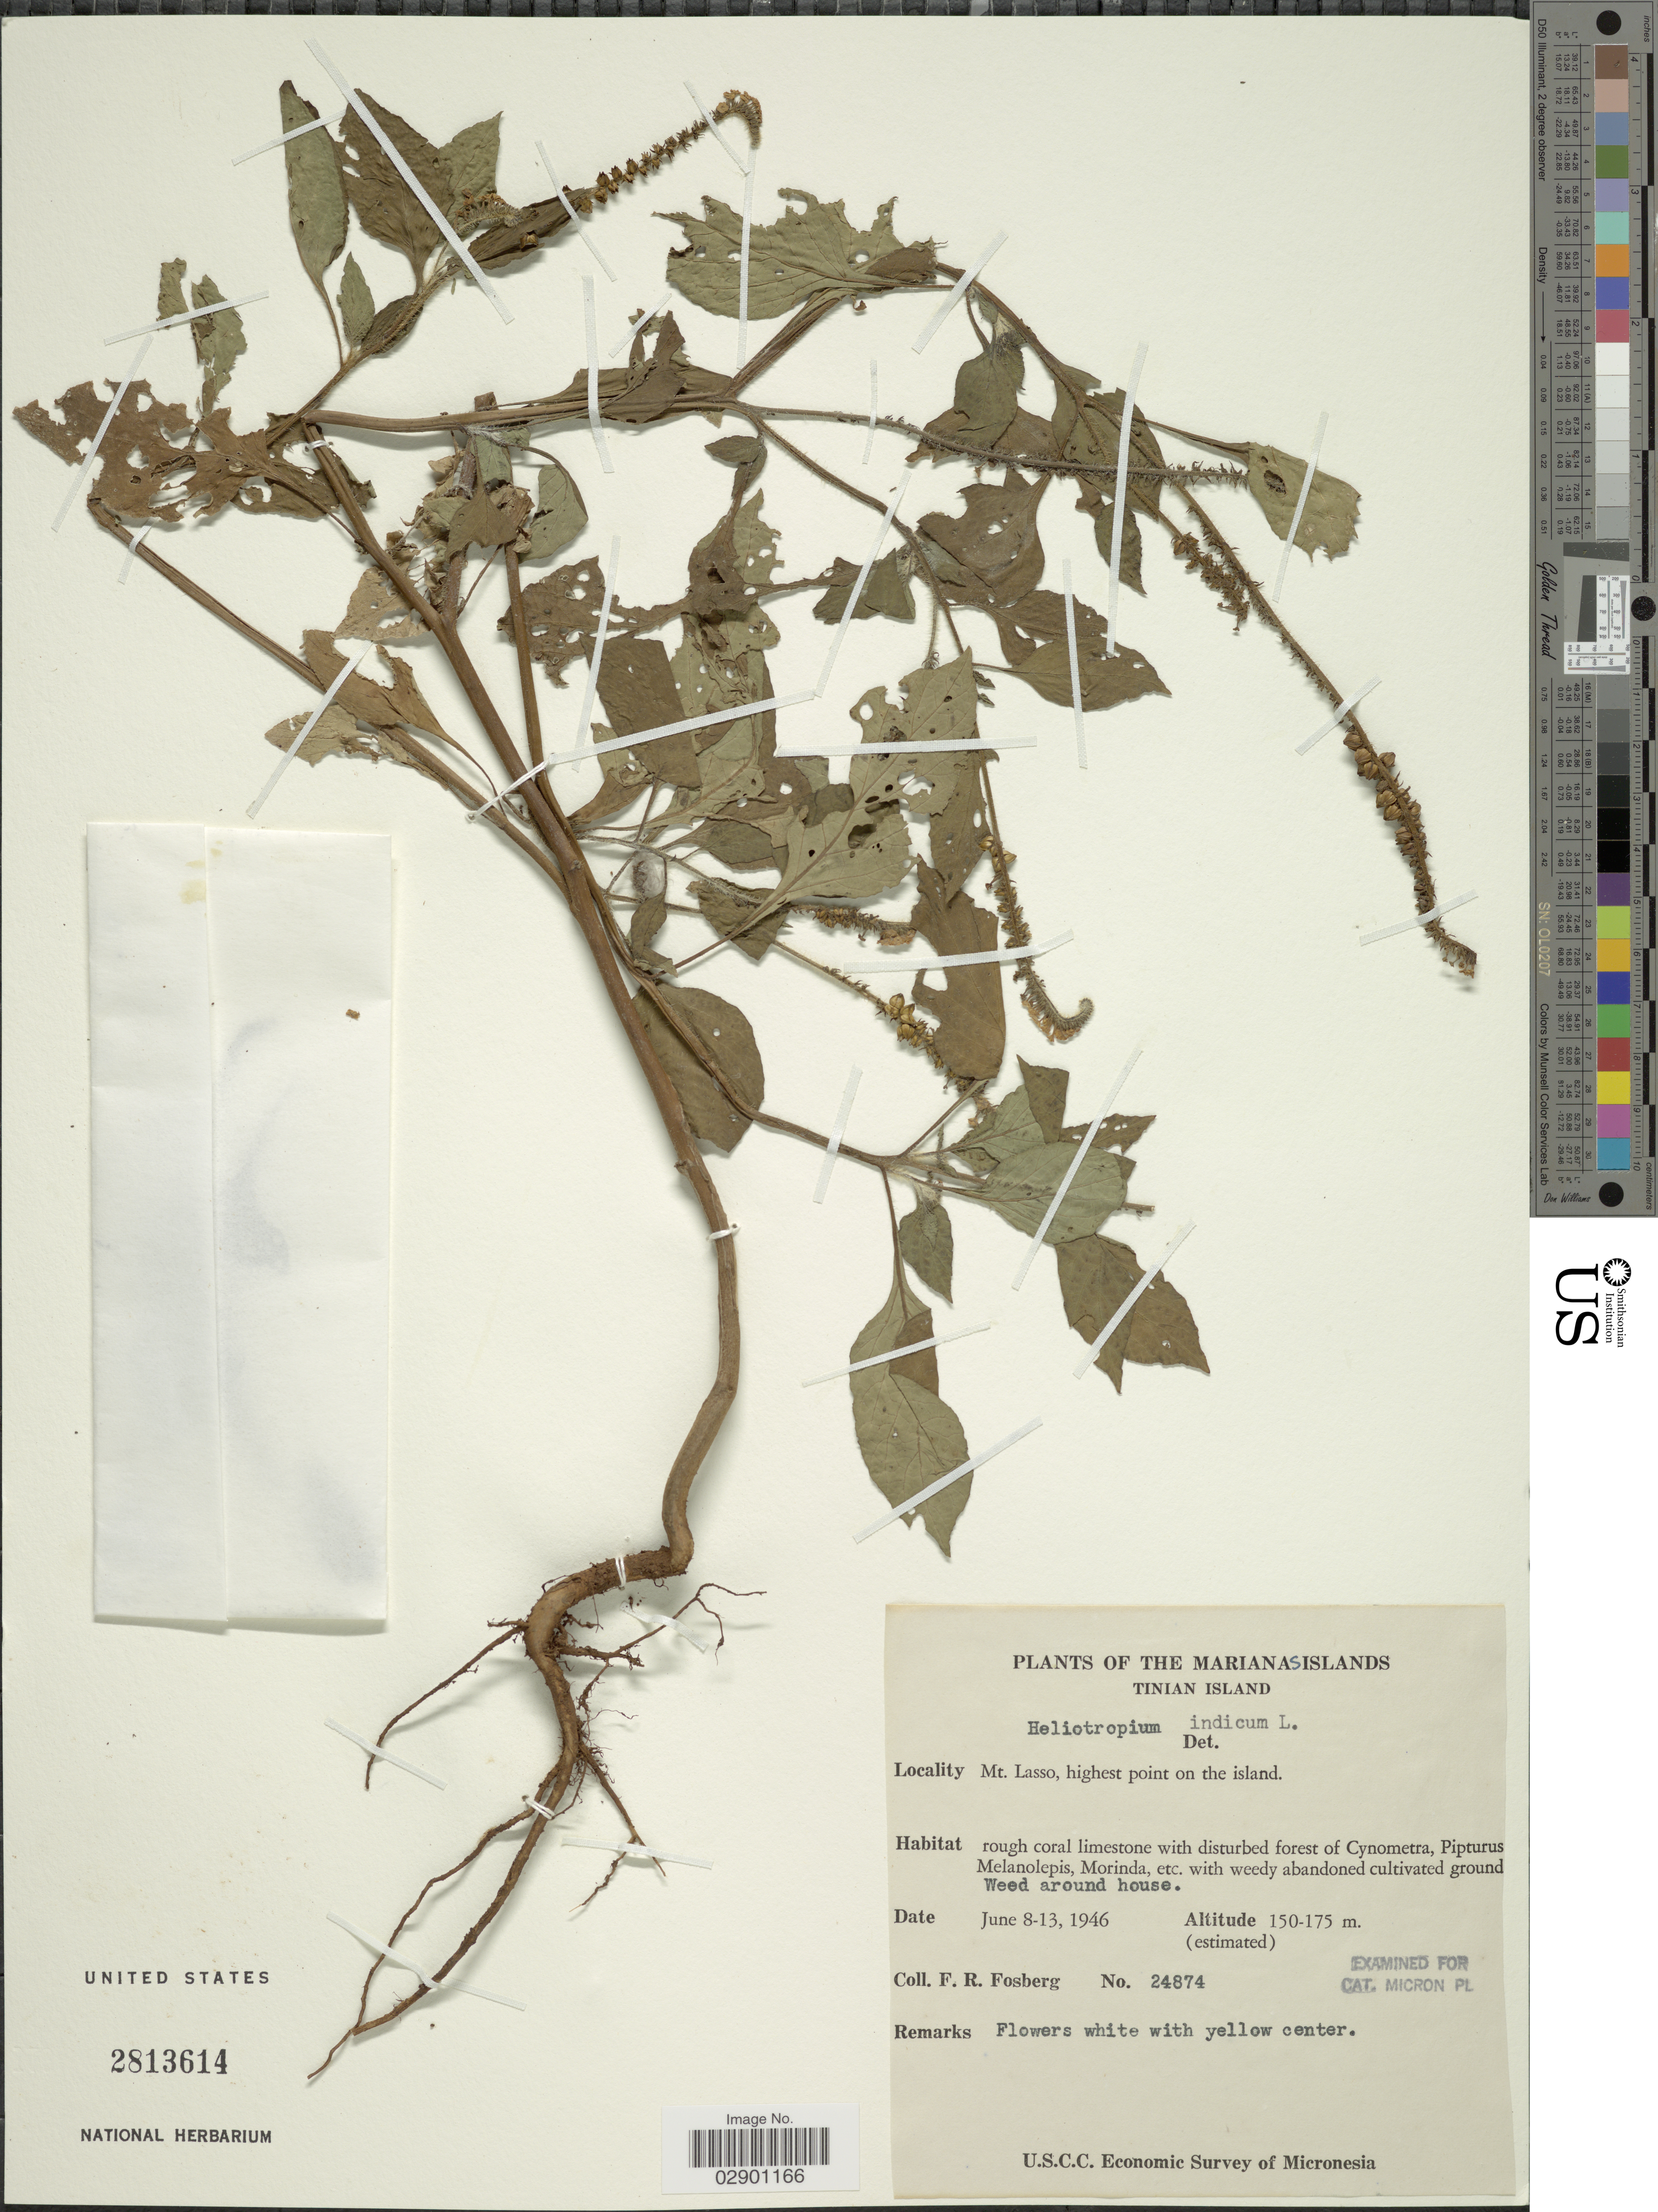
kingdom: Plantae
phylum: Tracheophyta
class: Magnoliopsida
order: Boraginales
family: Heliotropiaceae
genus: Heliotropium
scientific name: Heliotropium indicum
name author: L.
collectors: F. R. Fosberg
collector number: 24874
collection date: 1946-06-08/1946-06-13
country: Northern Mariana Islands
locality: Marianas Islands. Tinian Island. Mt. Lasso, highest point on the island.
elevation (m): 150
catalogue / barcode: US 2813614